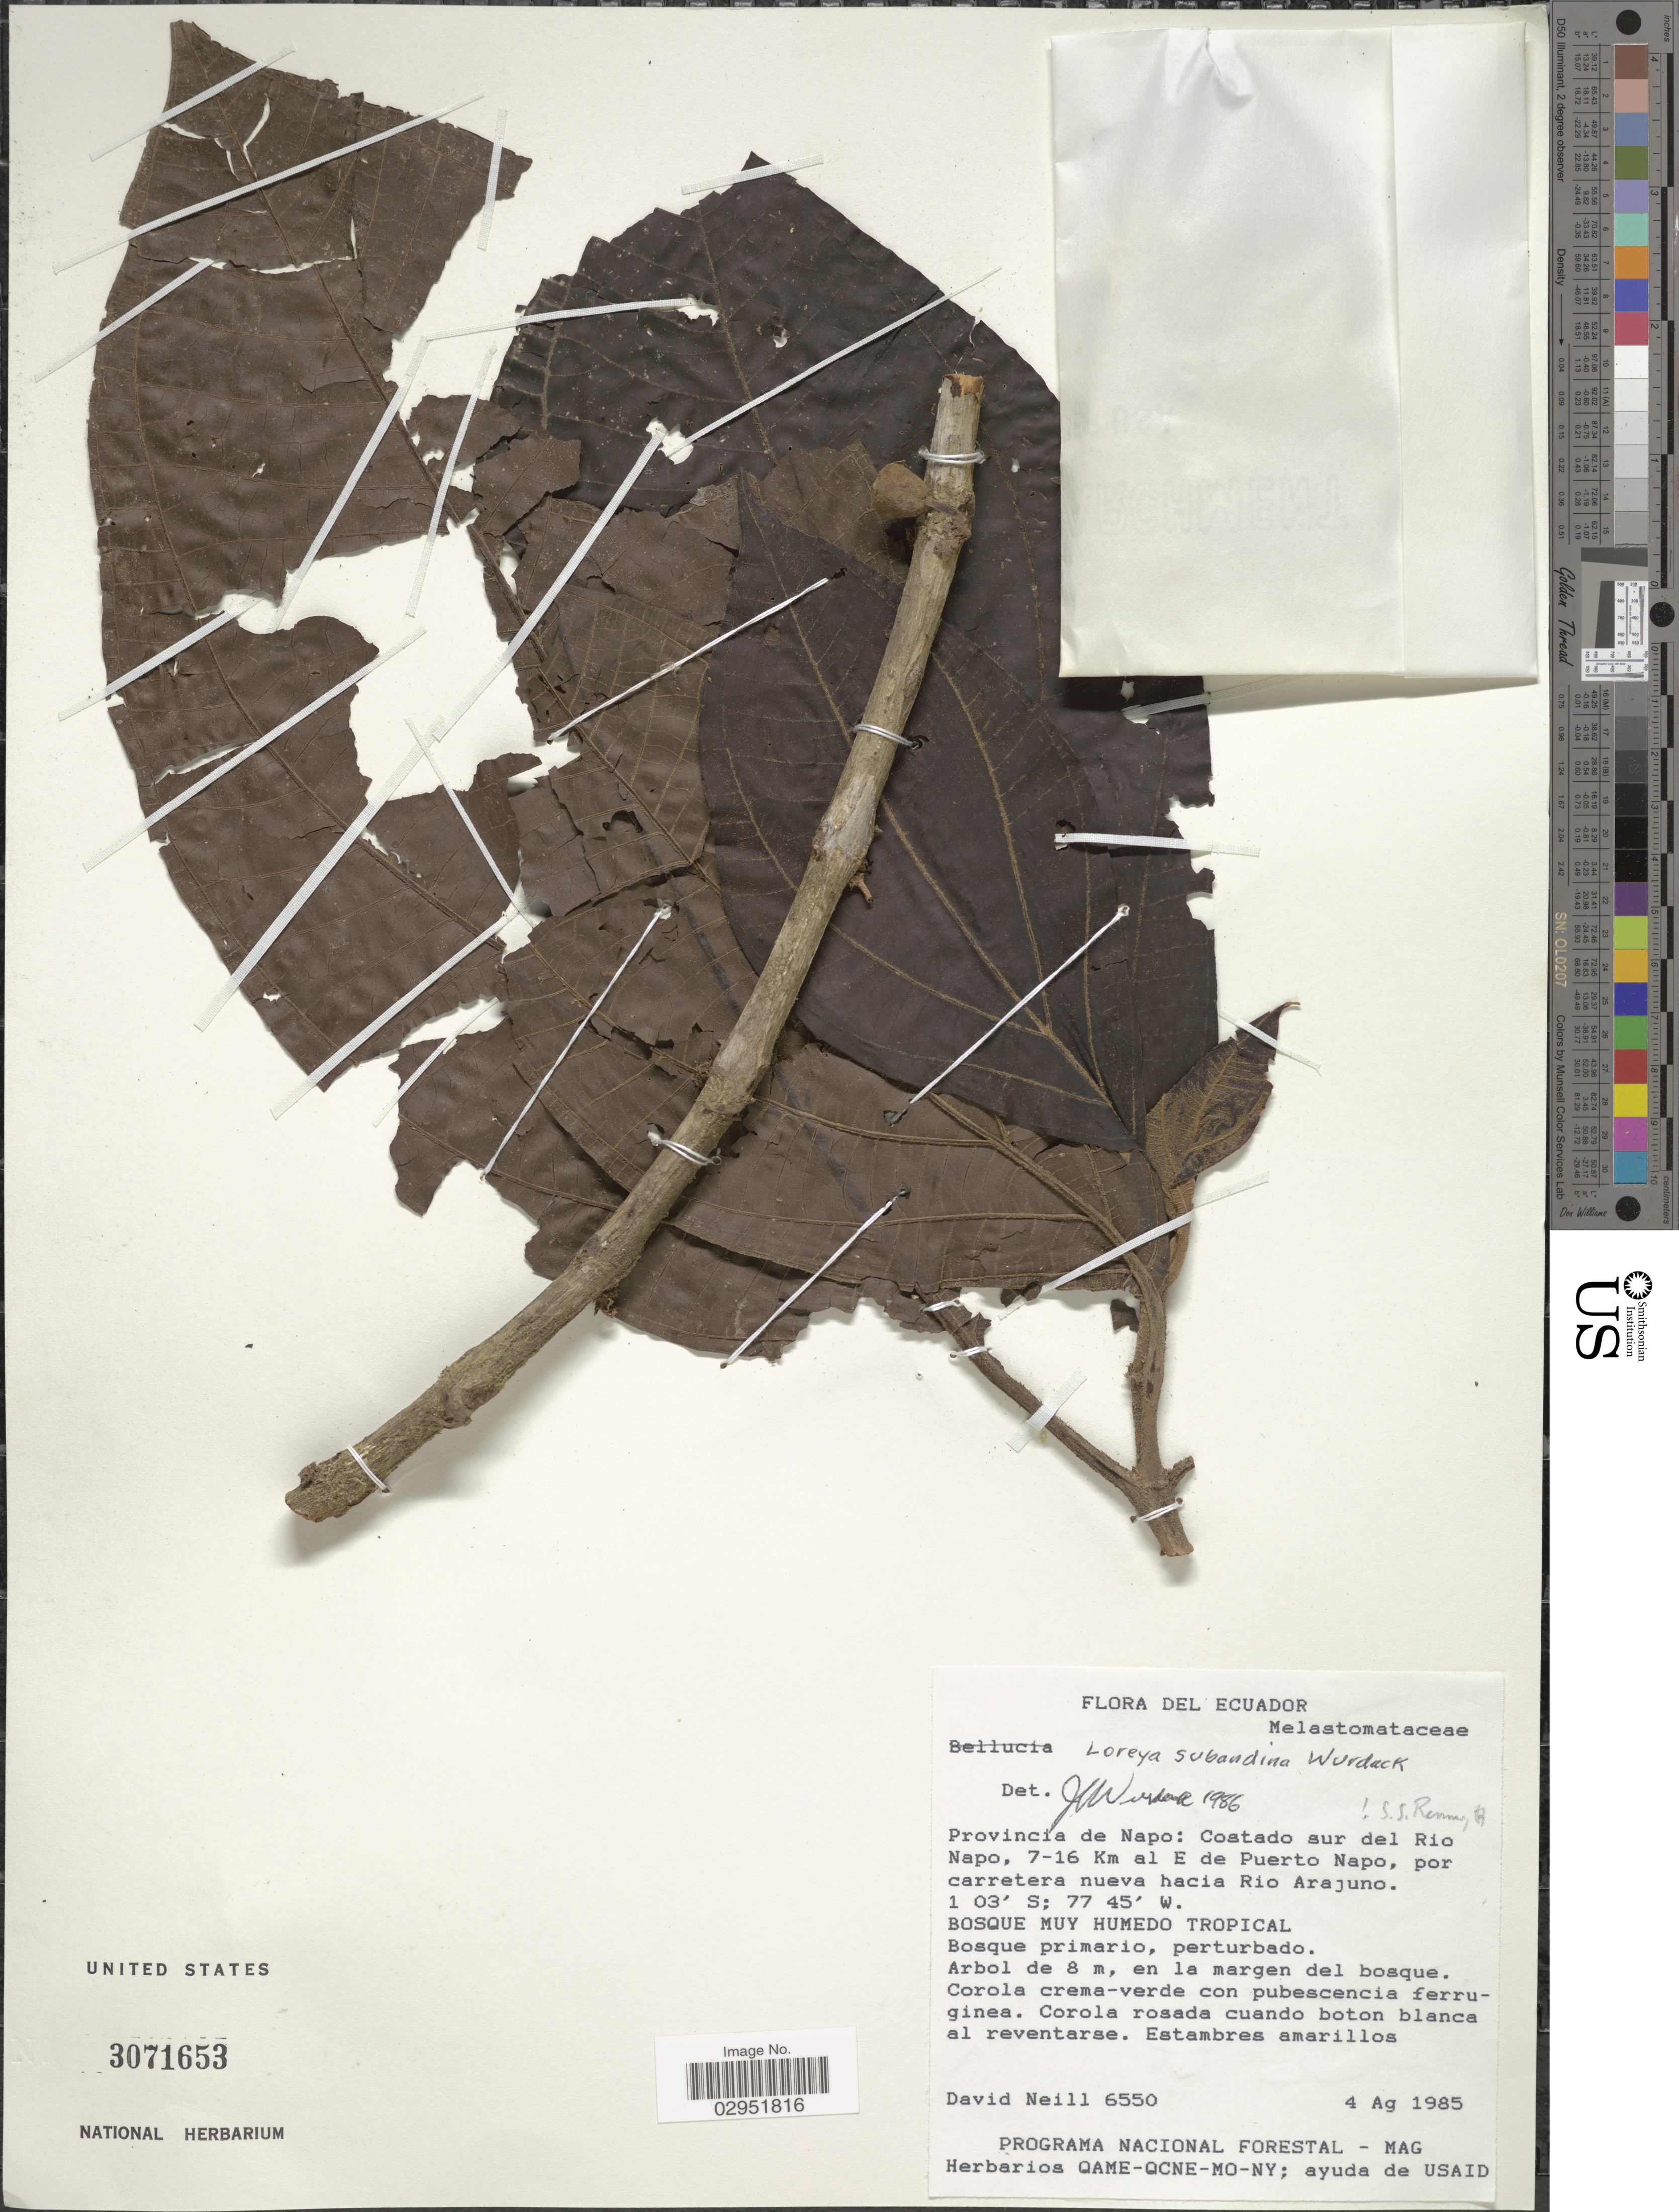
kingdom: Plantae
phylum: Tracheophyta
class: Magnoliopsida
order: Myrtales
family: Melastomataceae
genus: Bellucia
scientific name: Bellucia subandina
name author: (Wurdack) Penneys et al.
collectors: D. Neill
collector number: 6550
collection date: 1985-08-04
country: Ecuador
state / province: Napo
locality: Provincia de Napo: Costado sur del Rio Napo, 7-16 Km al E de Puerto Napo, por carretera nueva hacia Rio Arajuno.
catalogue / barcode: US 3071653